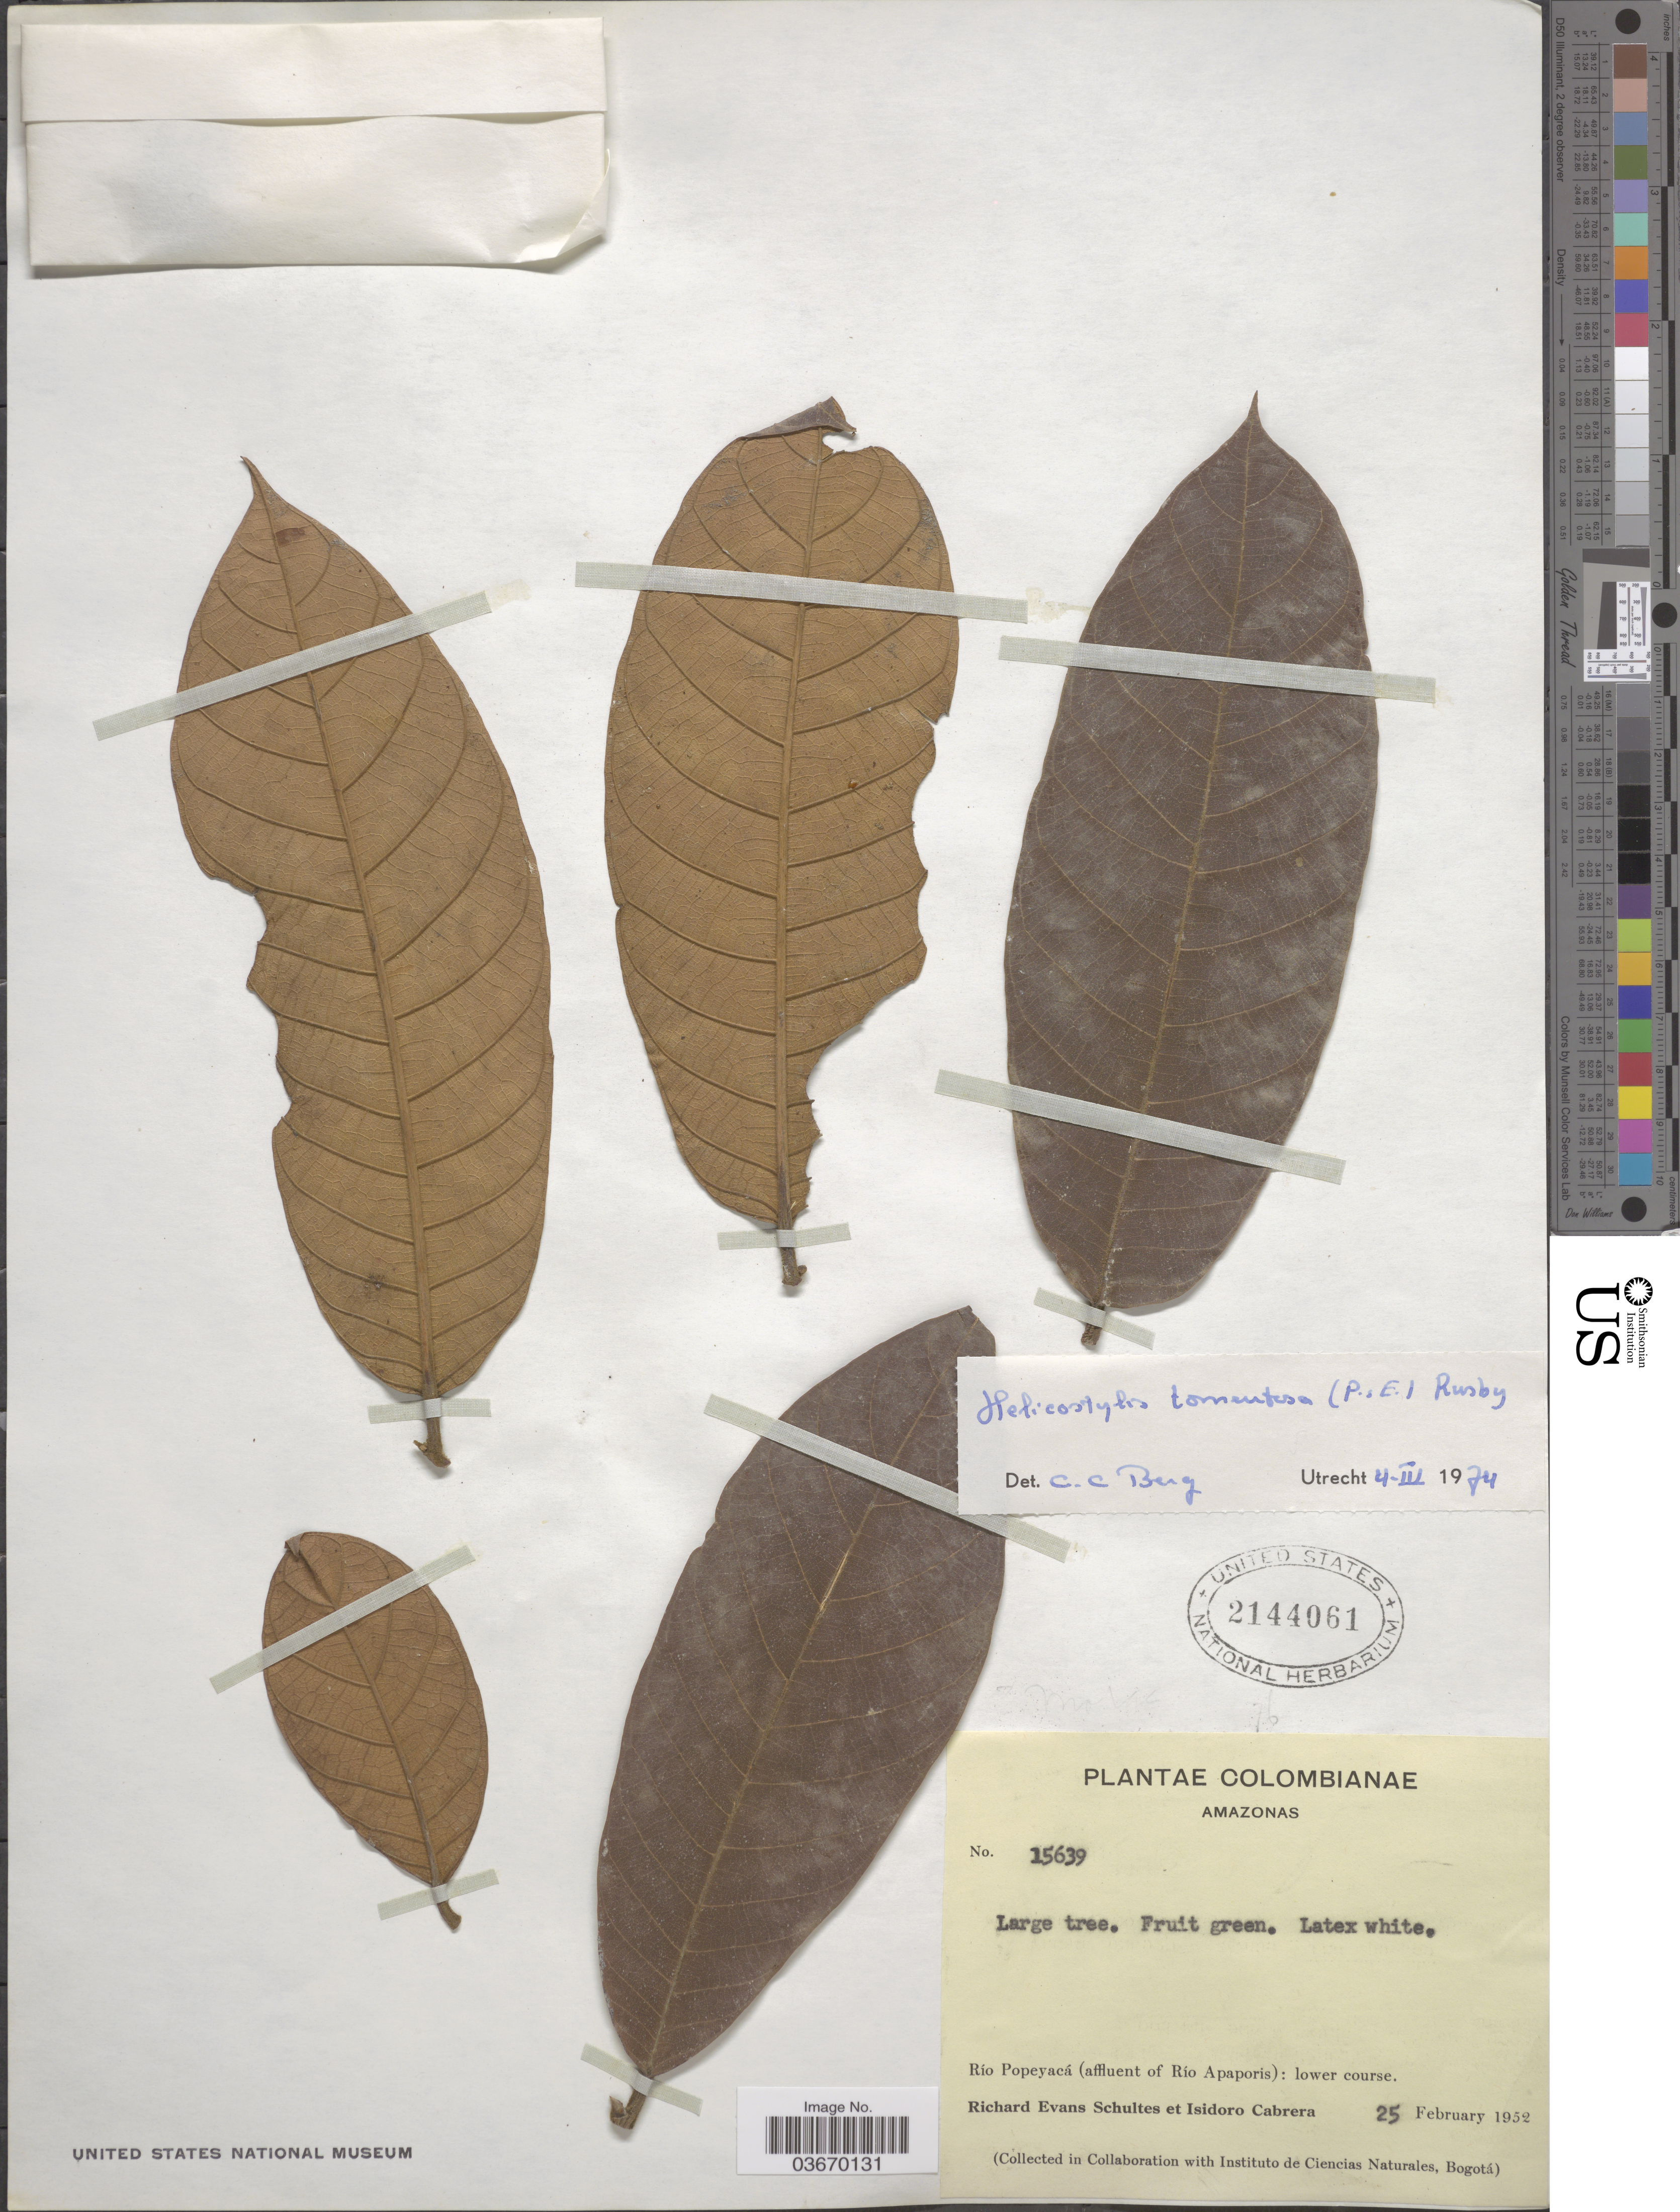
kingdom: Plantae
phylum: Tracheophyta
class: Magnoliopsida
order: Rosales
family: Moraceae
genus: Helicostylis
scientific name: Helicostylis tomentosa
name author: (Poepp. & Endl.) Rusby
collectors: R. E. Schultes & I. Cabrera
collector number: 15639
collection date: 1952-02-25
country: Colombia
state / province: Amazônas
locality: Río Popeyacá (affluent of Río Apaporis): lower course.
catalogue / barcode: US 2144061